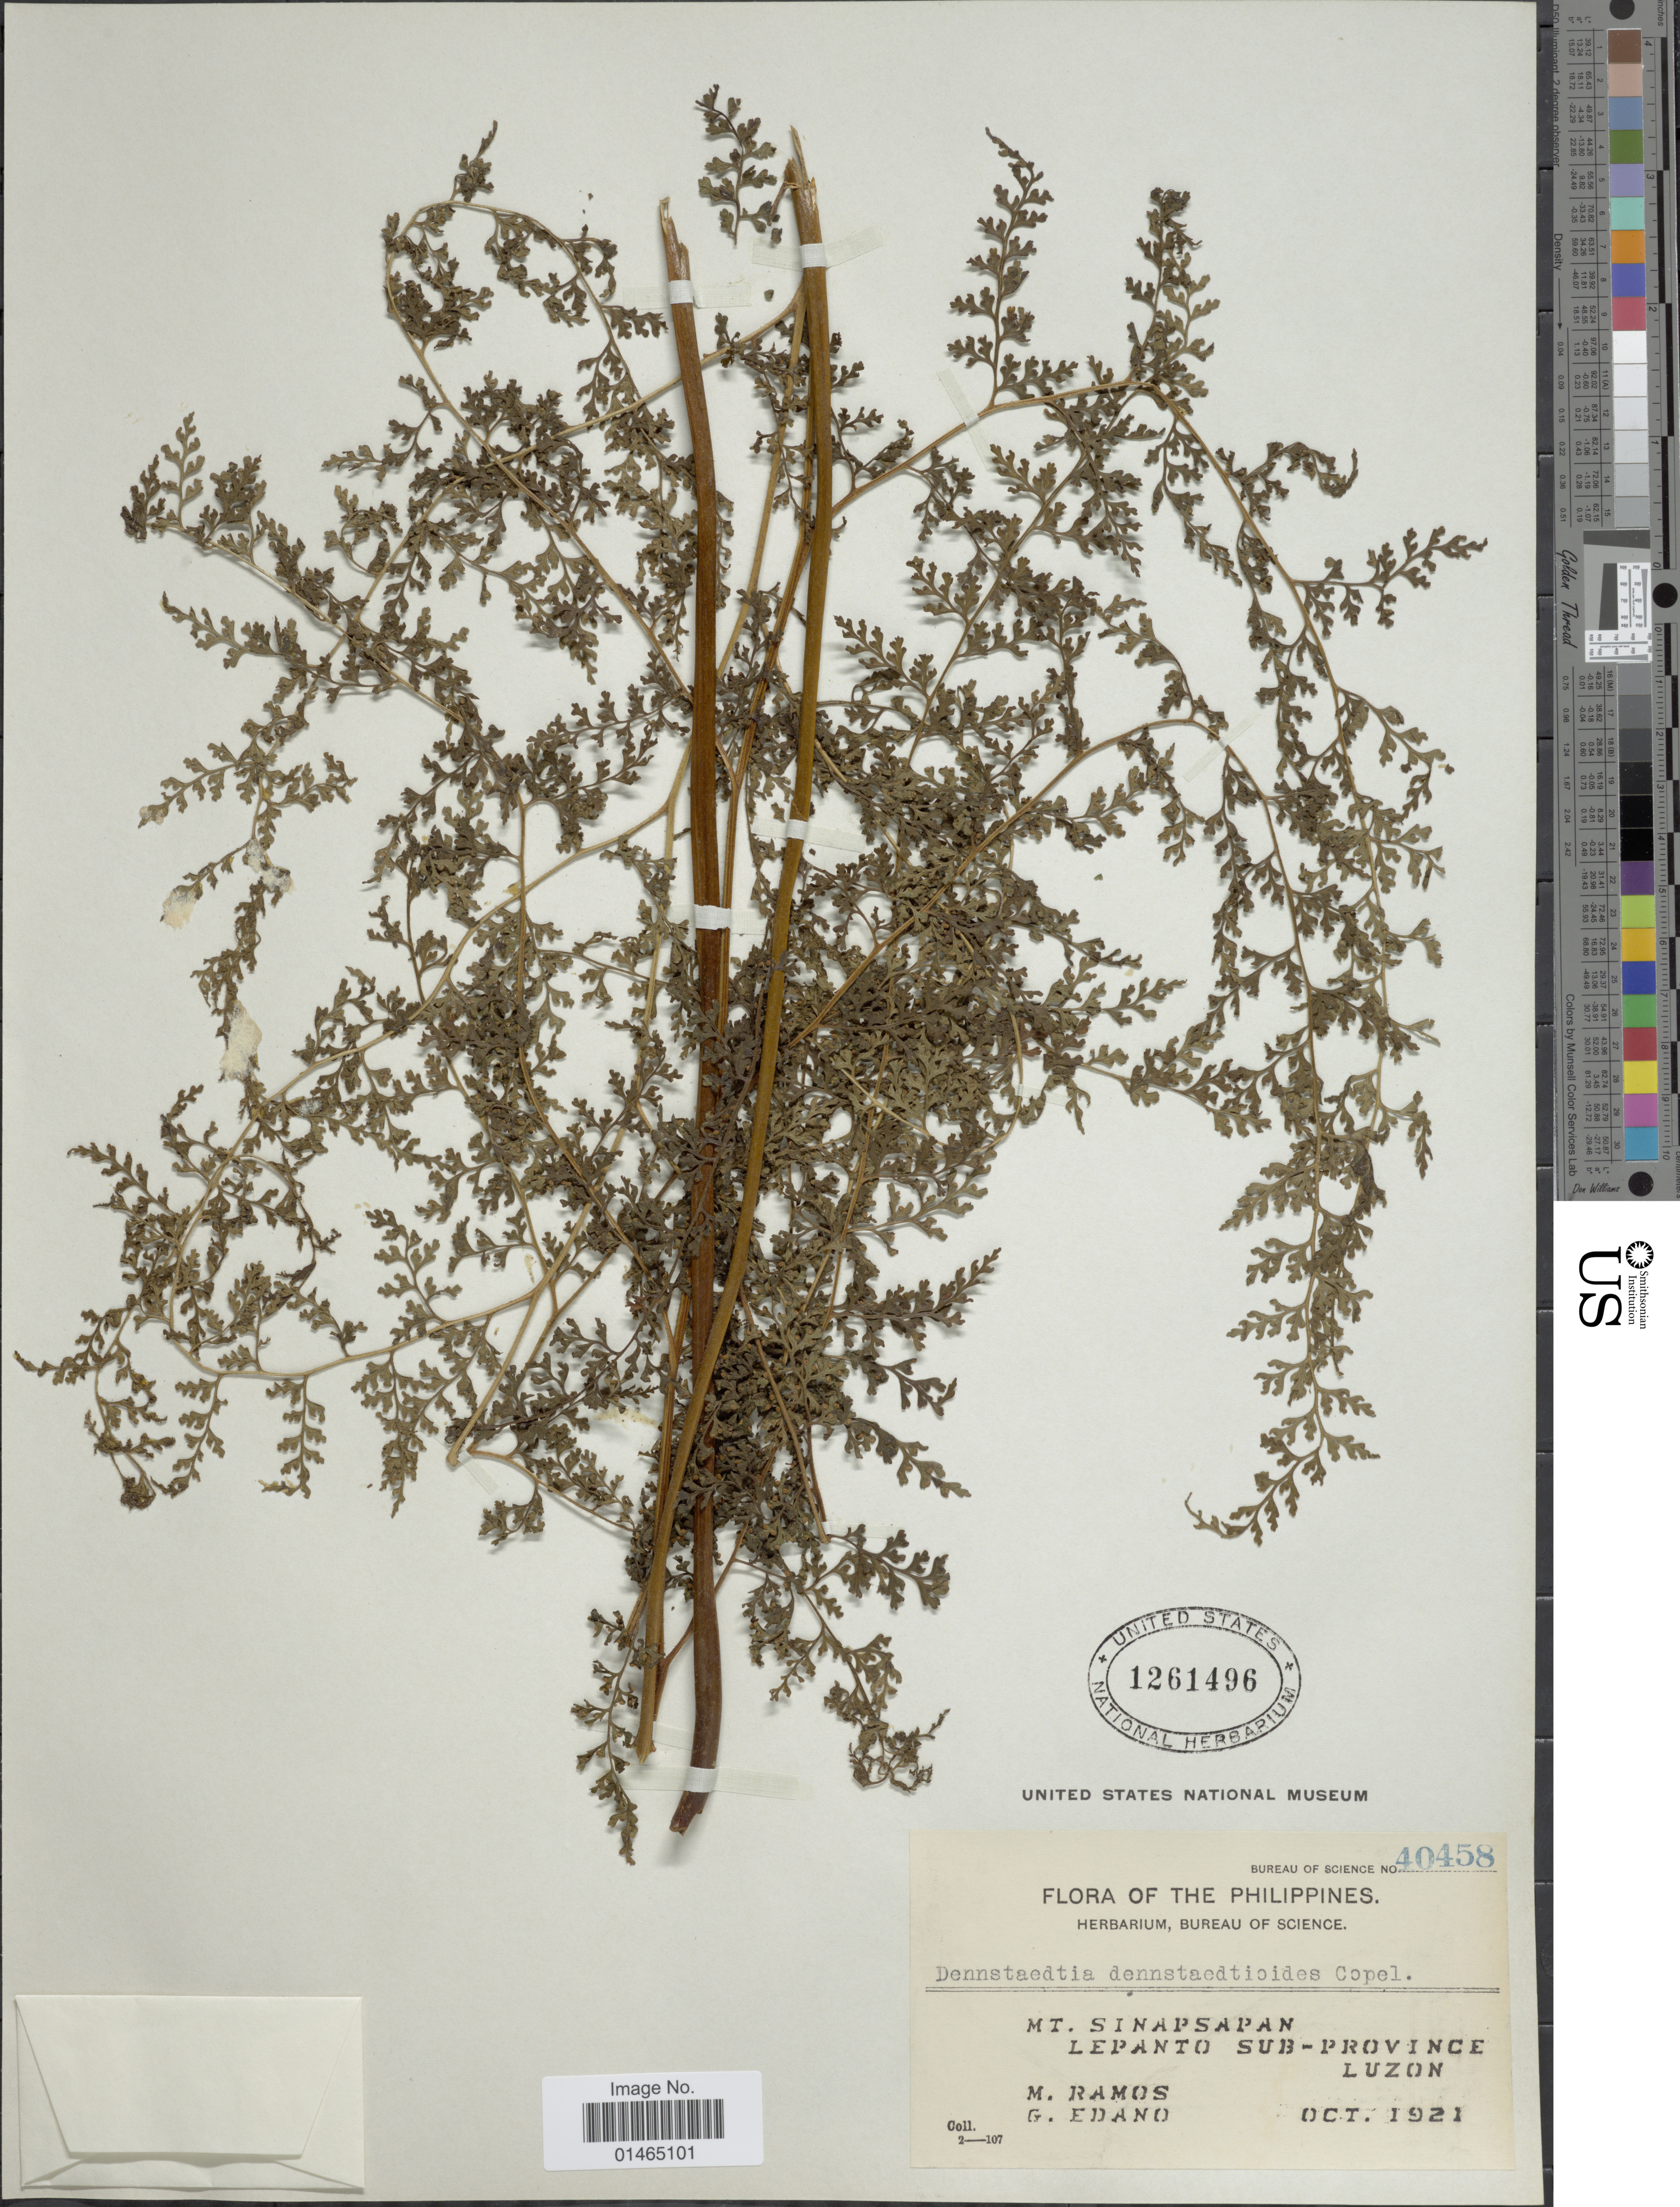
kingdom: Plantae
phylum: Tracheophyta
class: Polypodiopsida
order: Polypodiales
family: Dennstaedtiaceae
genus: Dennstaedtia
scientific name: Dennstaedtia dennstaedtioides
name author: (Copel.) Copel.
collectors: M. Ramos & G. Edaño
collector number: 40458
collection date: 1921-10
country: Philippines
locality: Mt. Sinapsapan, Lepanto Sub-Province, Luzon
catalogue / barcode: US 1261496